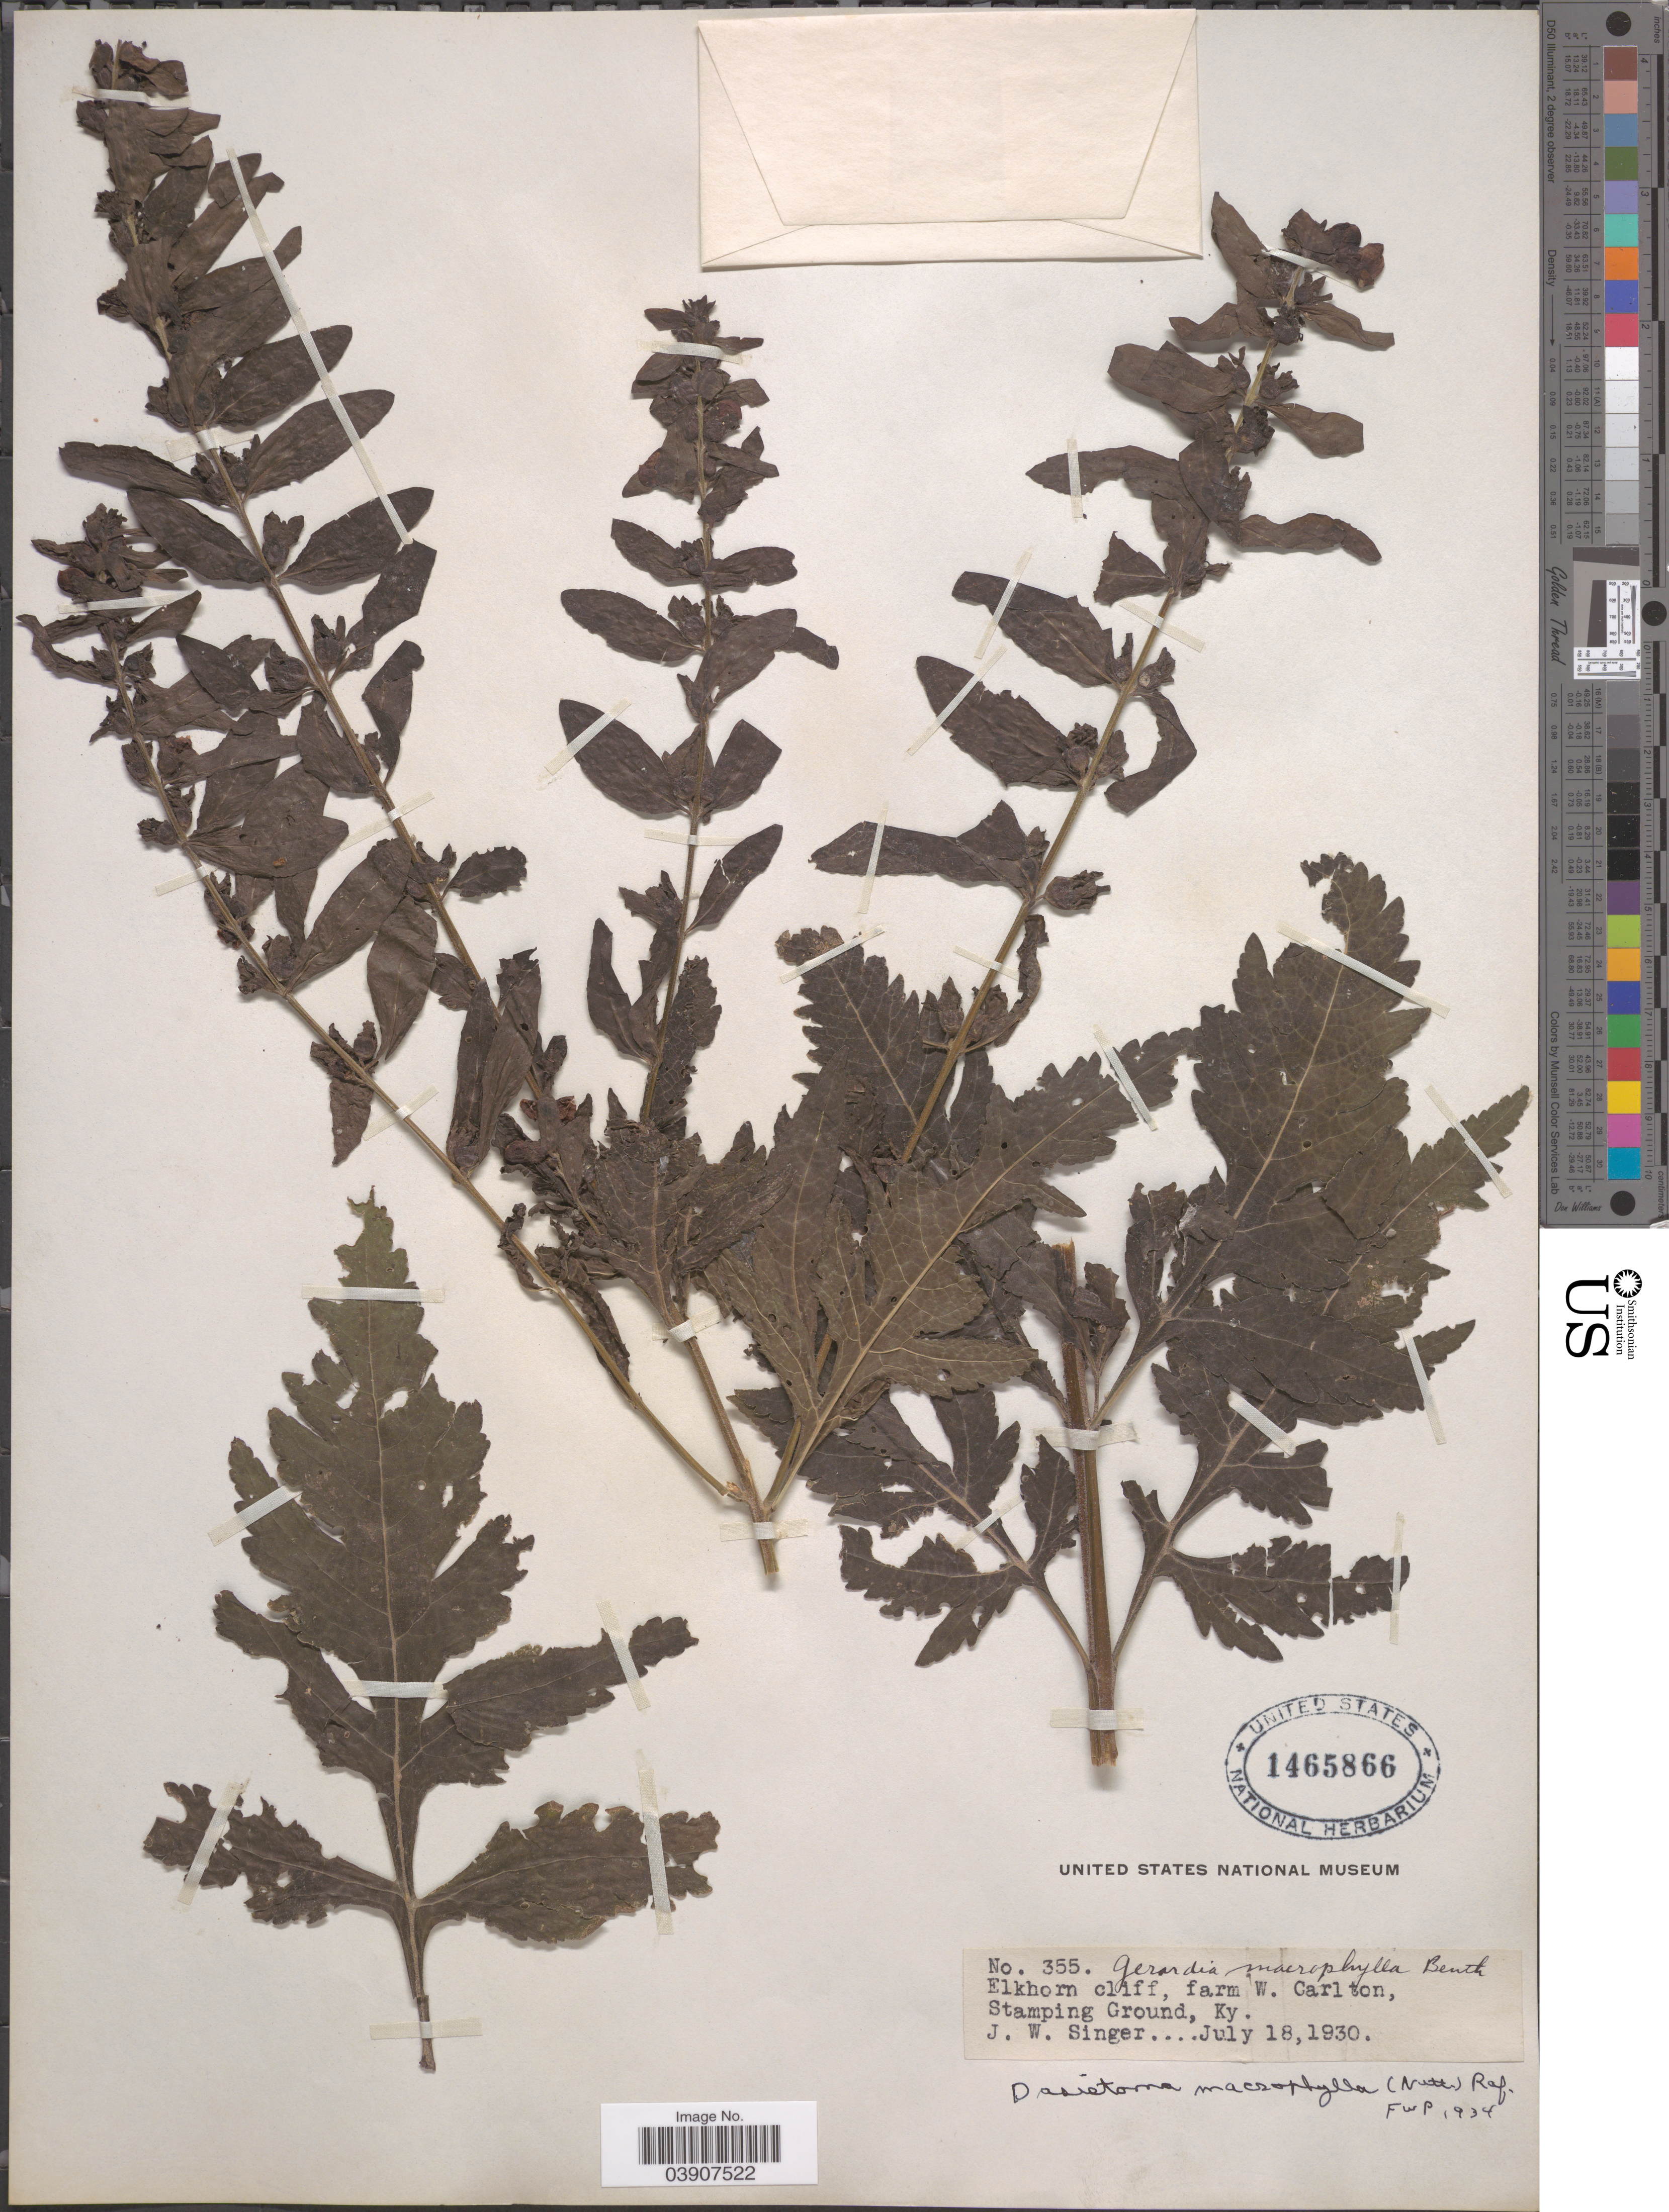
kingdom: Plantae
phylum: Tracheophyta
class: Magnoliopsida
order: Lamiales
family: Orobanchaceae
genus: Dasistoma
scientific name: Dasistoma macrophylla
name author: (Nutt.) Raf.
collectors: J. EW. Singer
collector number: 355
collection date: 1930-07-18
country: United States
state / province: Kentucky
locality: Elkhorn cliff, farm W. Carlton, Stamping Ground.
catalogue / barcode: US 1465866